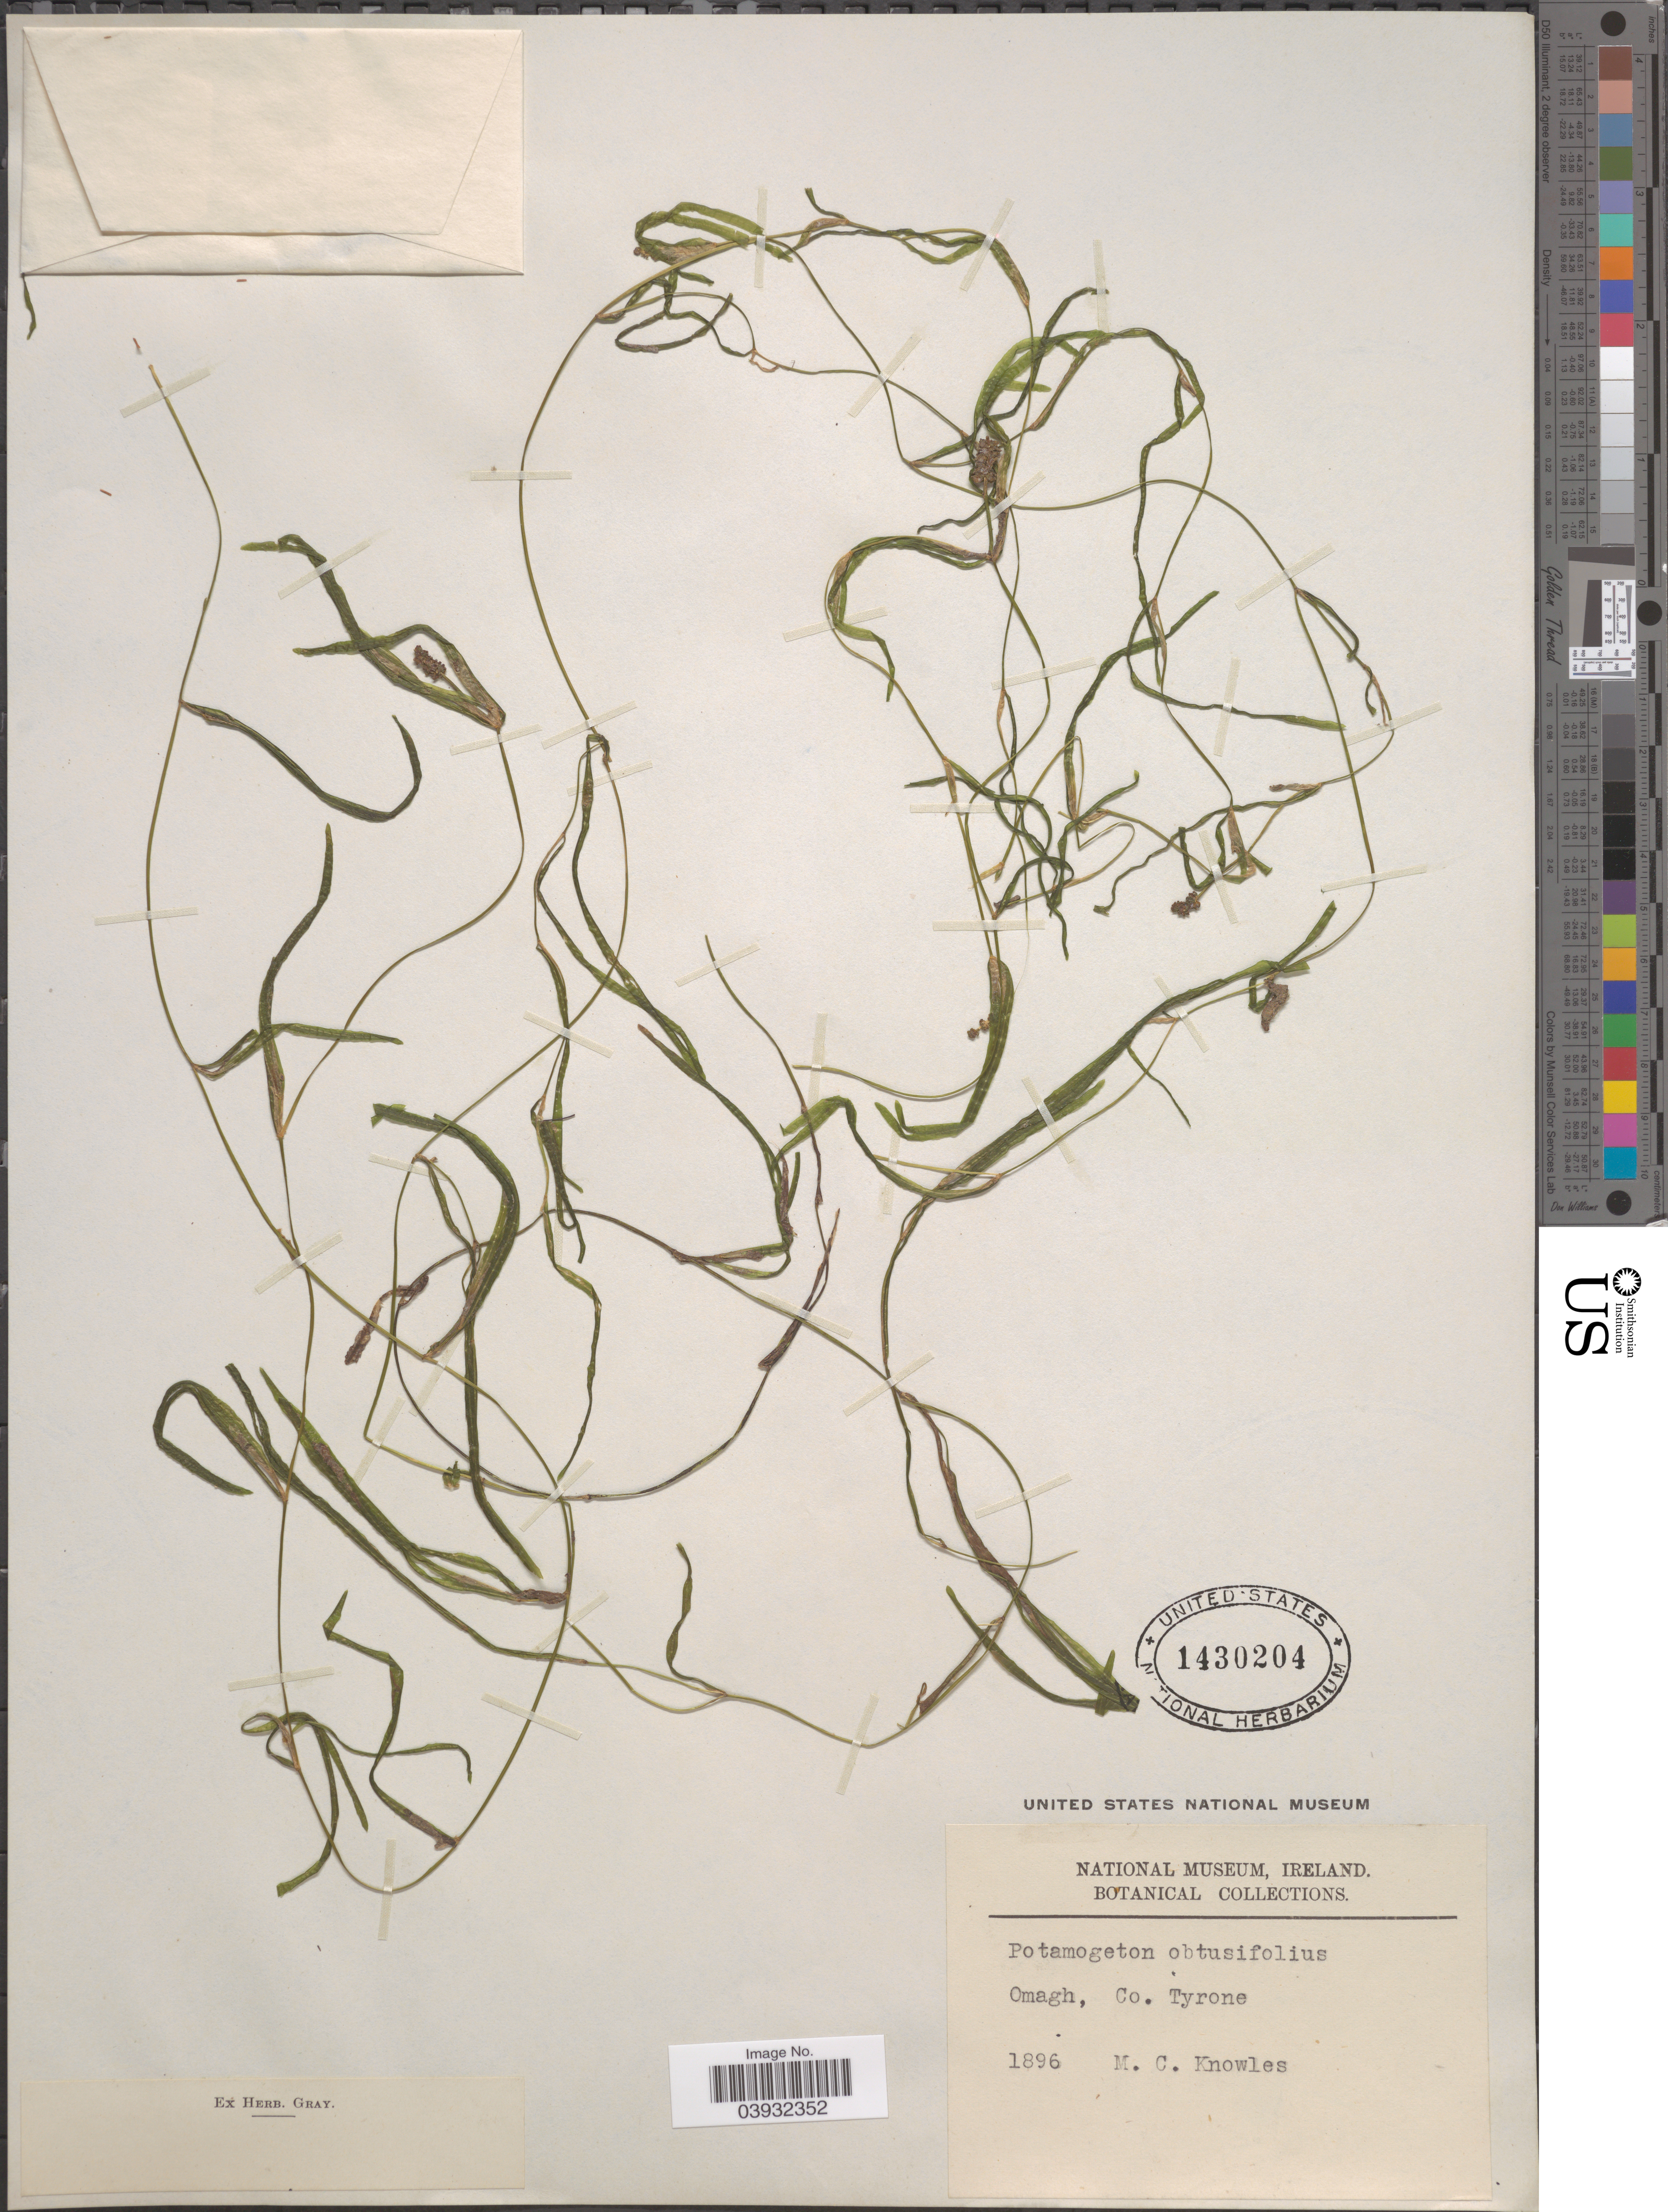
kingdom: Plantae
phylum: Tracheophyta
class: Liliopsida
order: Alismatales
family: Potamogetonaceae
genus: Potamogeton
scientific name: Potamogeton obtusifolius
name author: Mert. & W.D.J. Koch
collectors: M. C. Knowles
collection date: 1896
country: United Kingdom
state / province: Northern Ireland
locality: Omagh, Co. Tyrone.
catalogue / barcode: US 1430204